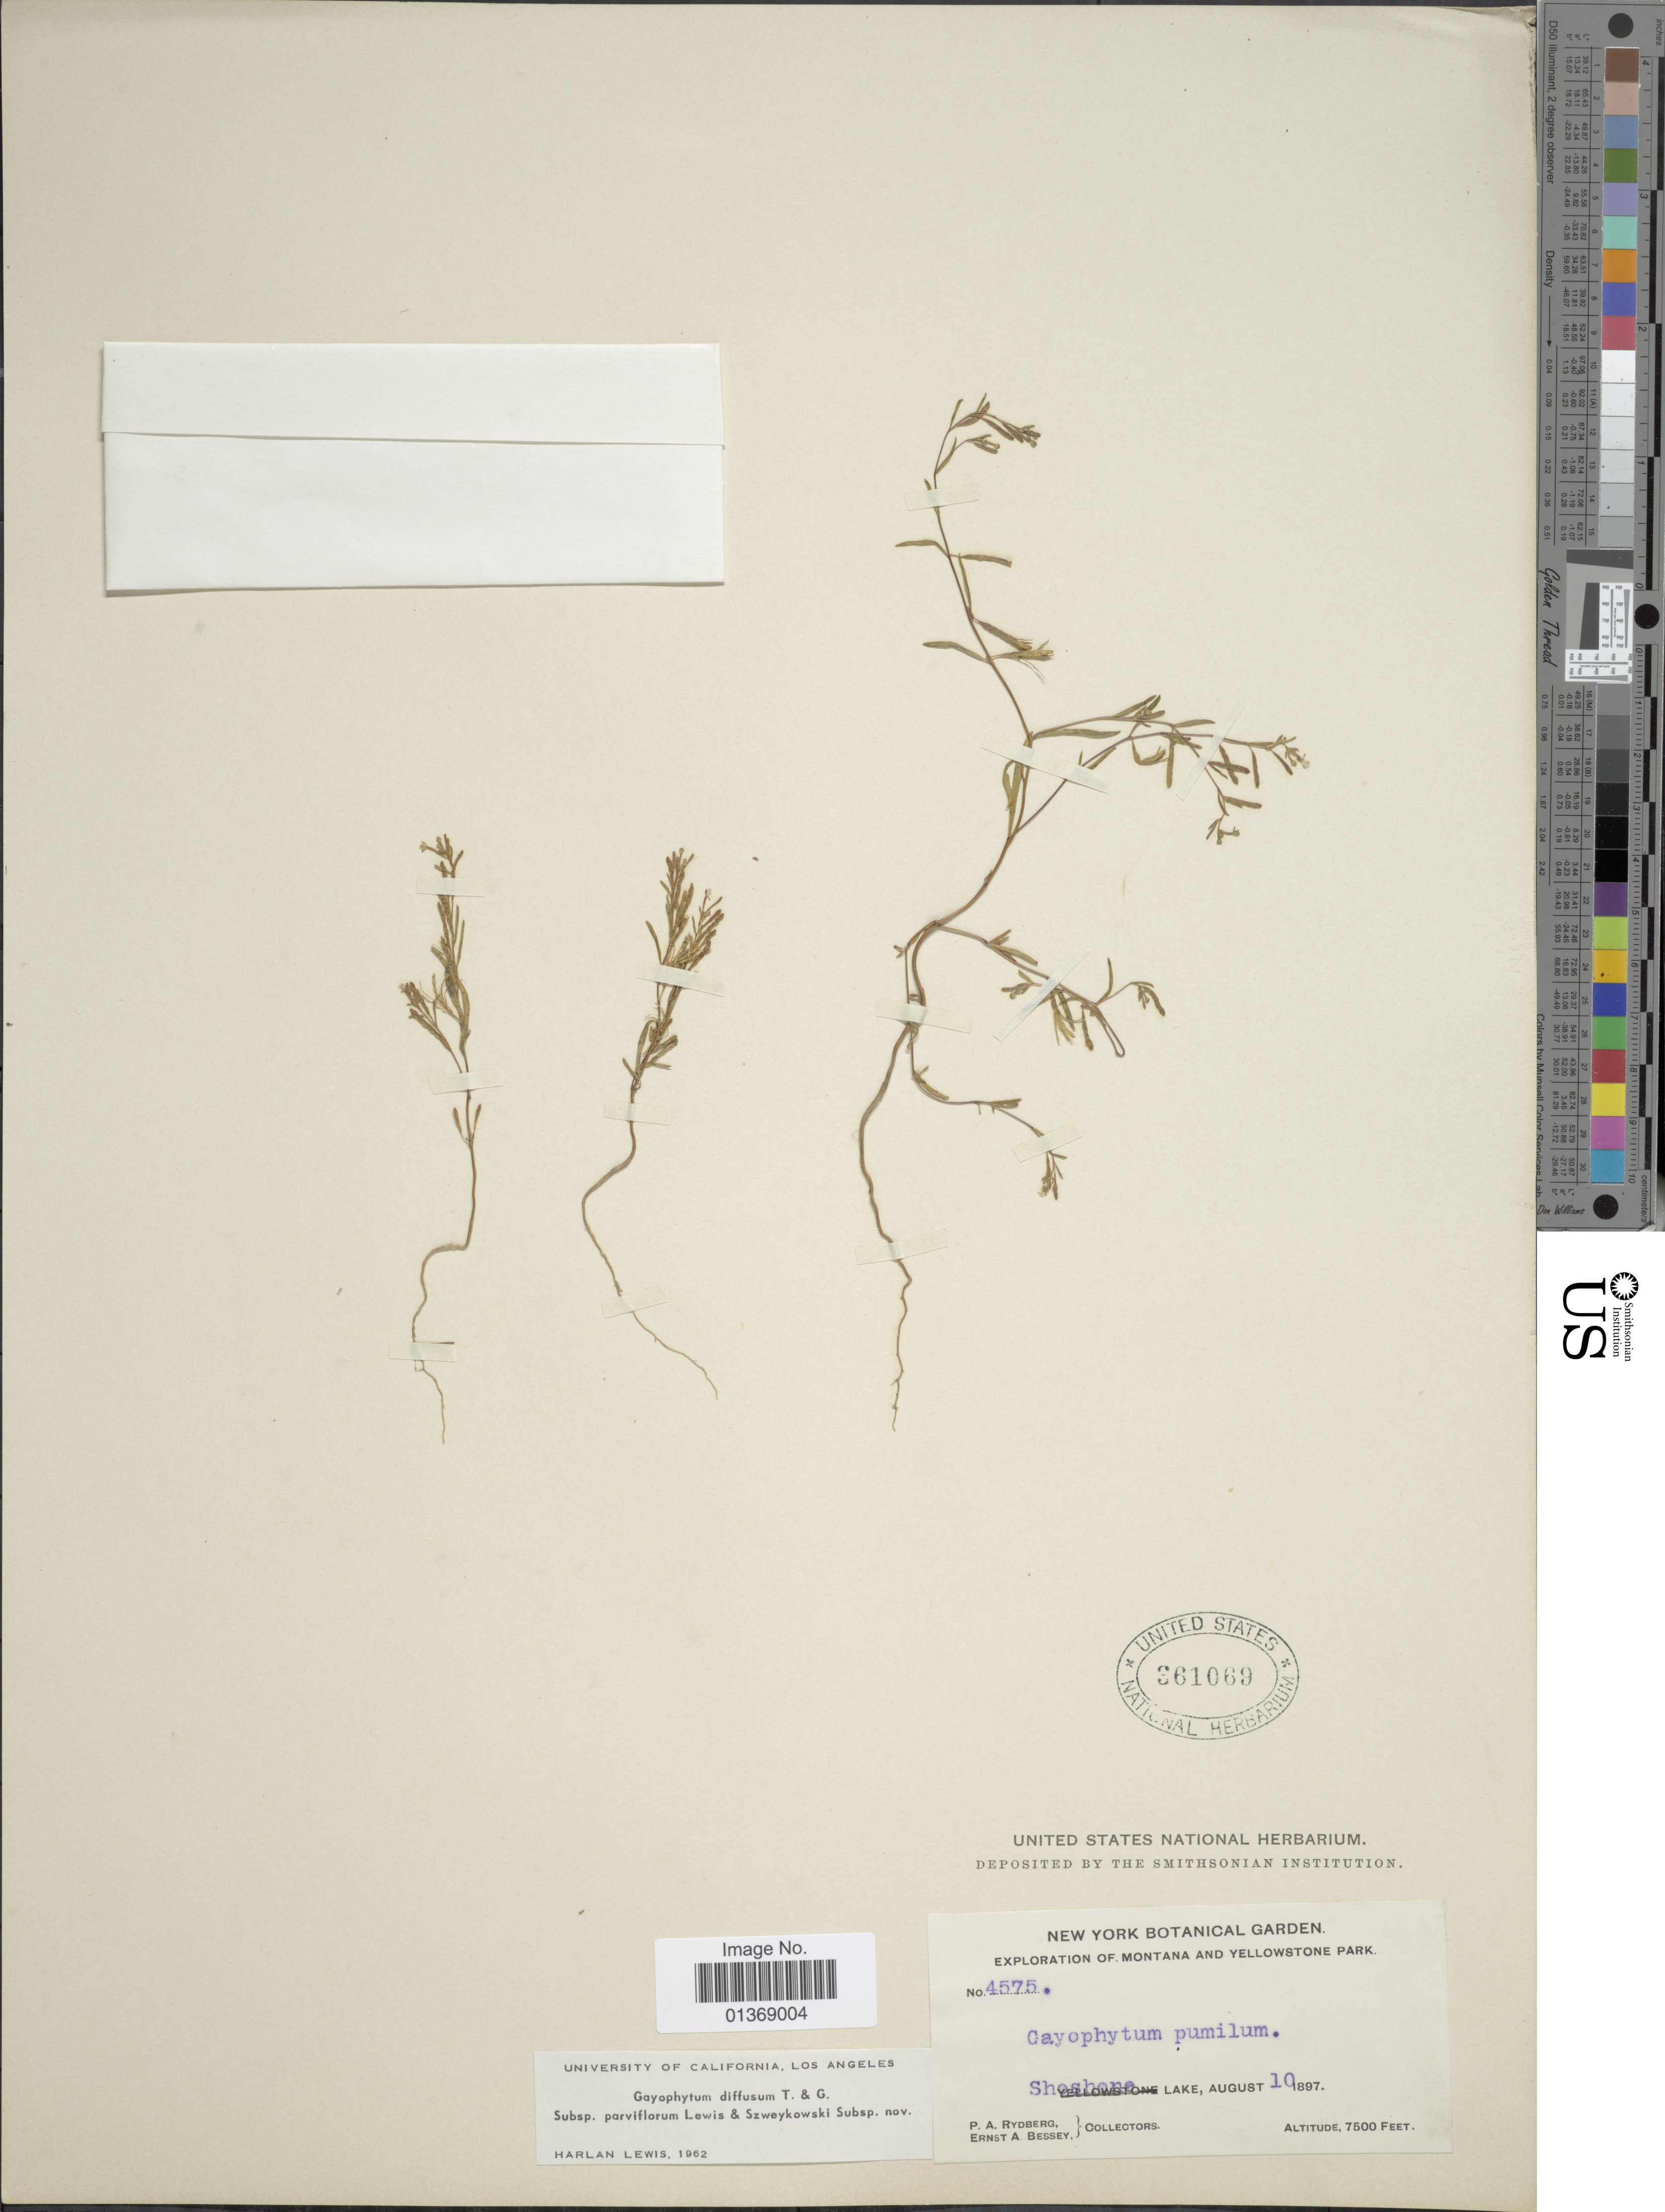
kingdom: Plantae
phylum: Tracheophyta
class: Magnoliopsida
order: Myrtales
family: Onagraceae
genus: Gayophytum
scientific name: Gayophytum diffusum subsp. parviflorum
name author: F. H. Lewis & Szweyk.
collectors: P. A. Rydberg & E. A. Bessey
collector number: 4575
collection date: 1897-08-10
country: United States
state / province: Montana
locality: Yellowstone Park, Sheshone Lake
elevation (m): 2286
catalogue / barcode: US 361069